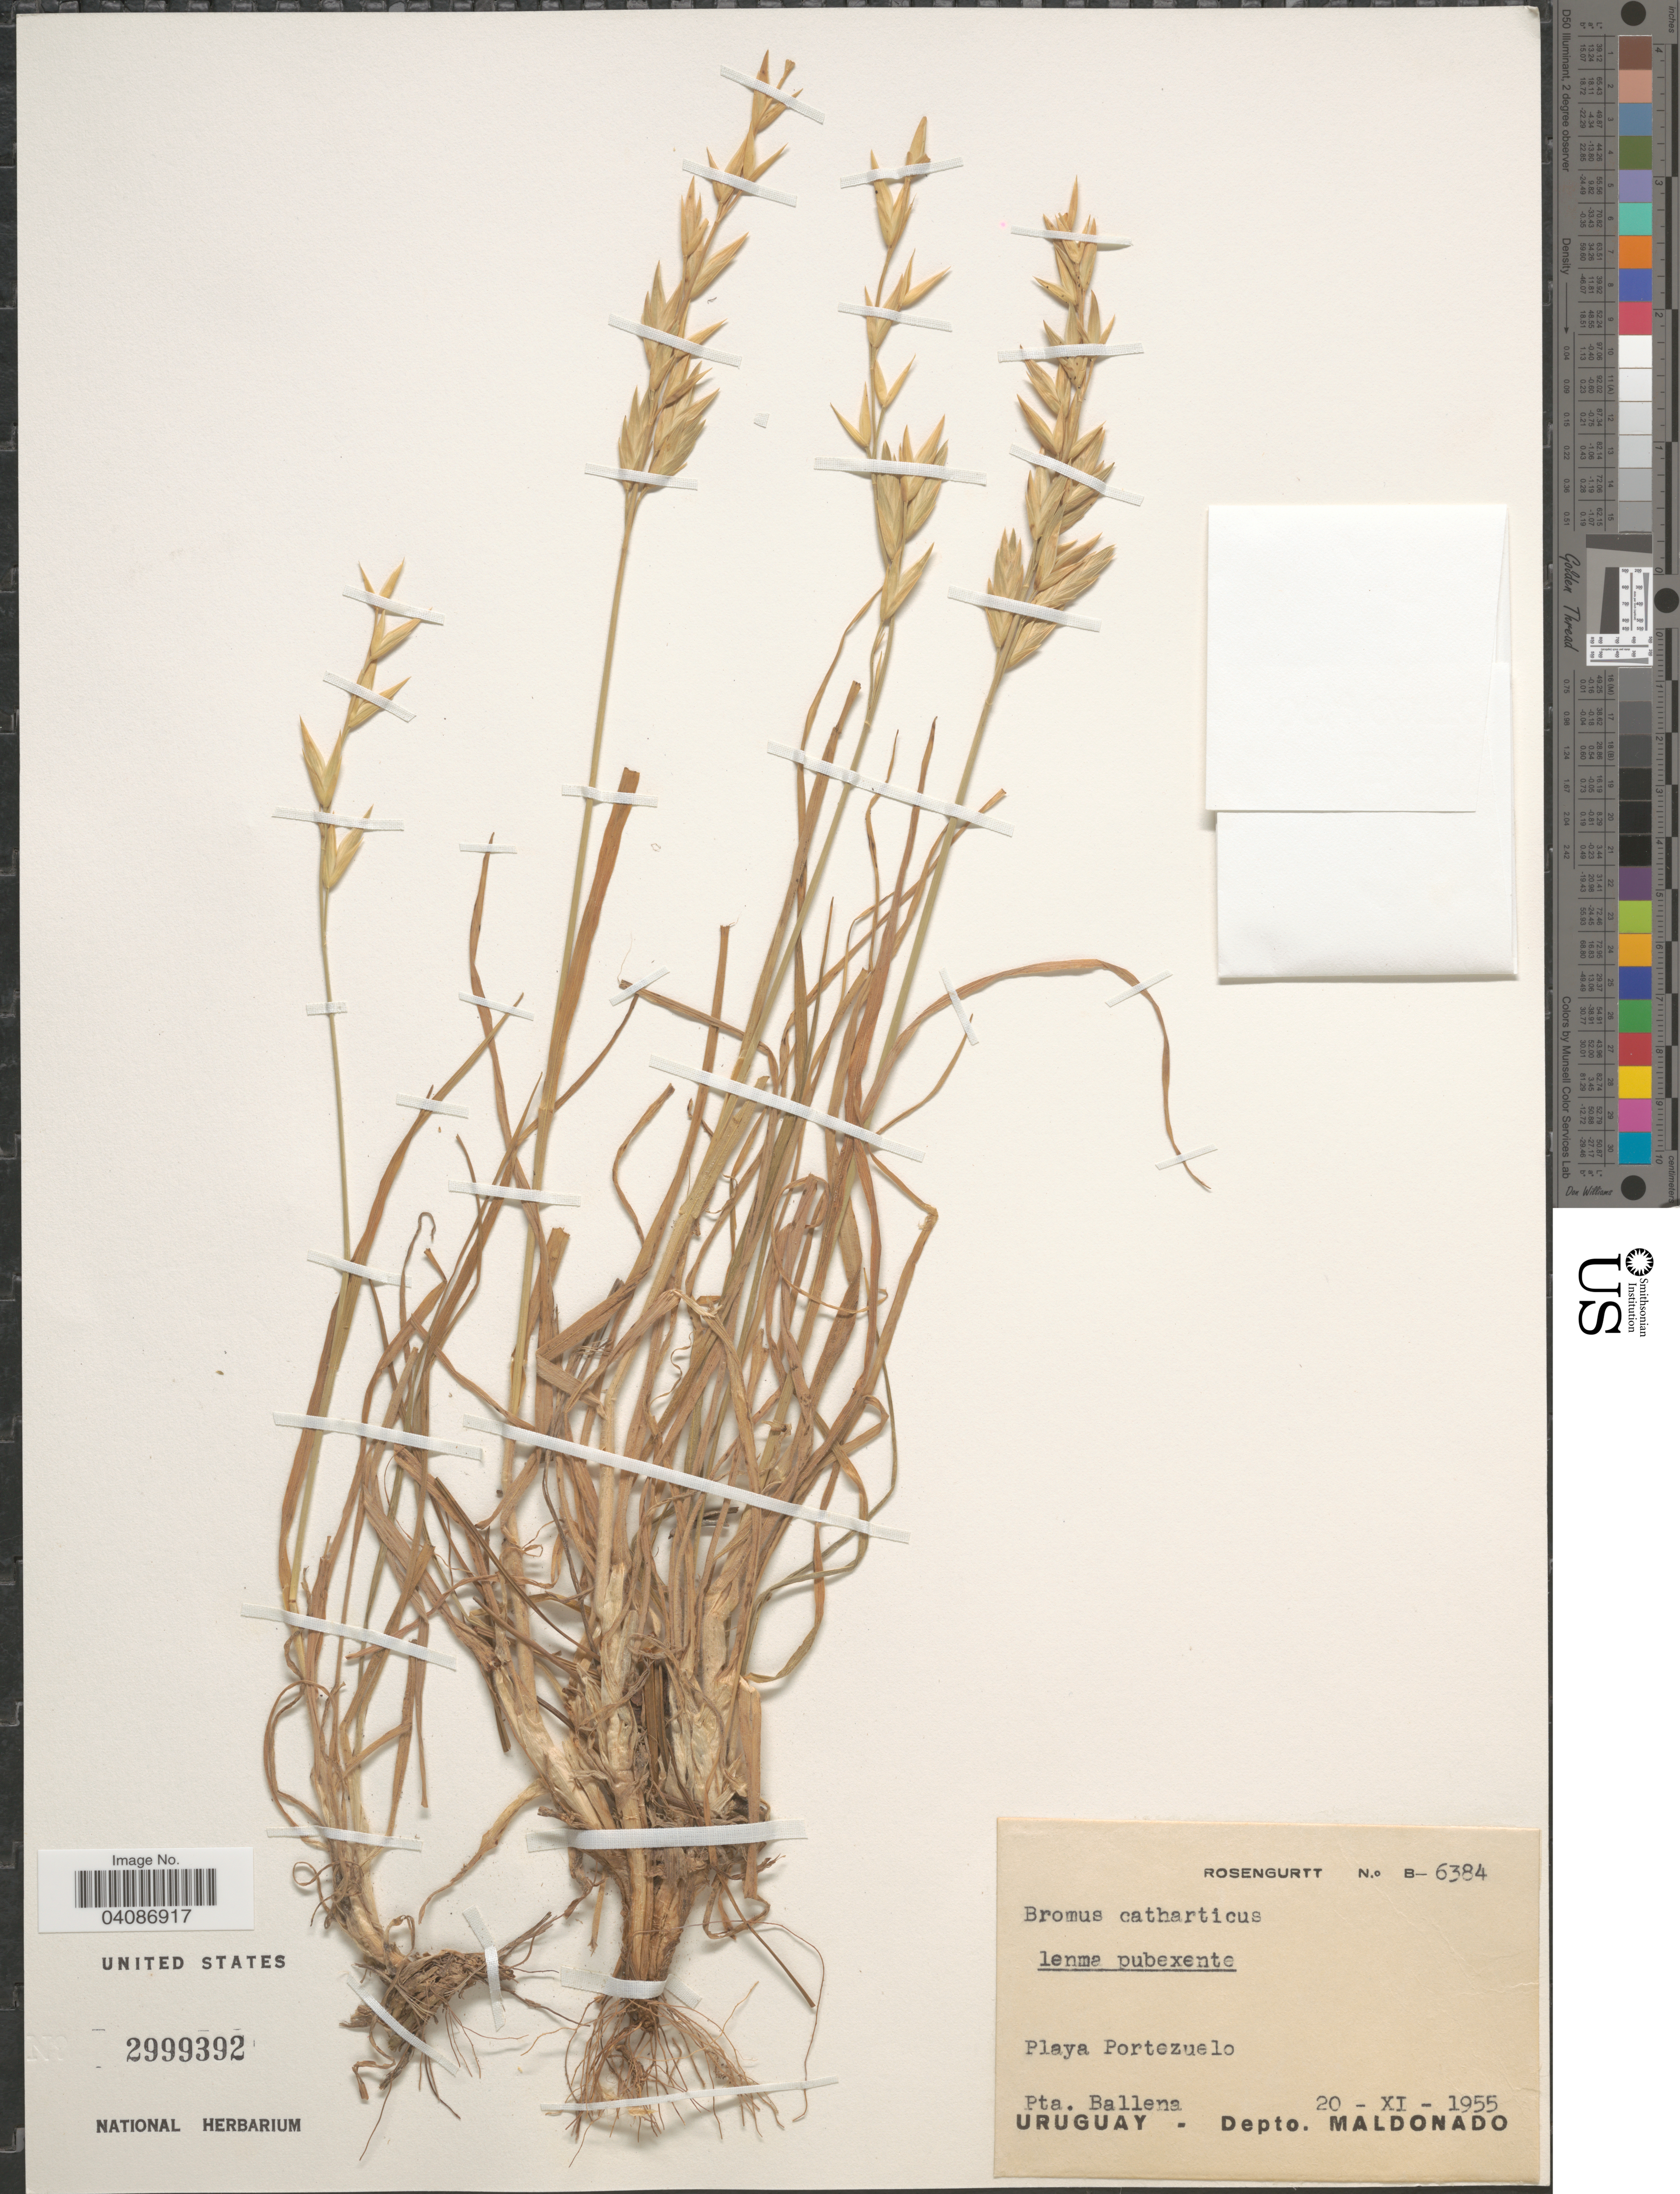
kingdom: Plantae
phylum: Tracheophyta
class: Liliopsida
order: Poales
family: Poaceae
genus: Bromus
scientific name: Bromus catharticus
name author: Vahl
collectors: Rosengurtt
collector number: B-6384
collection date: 1955-11-20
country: Uruguay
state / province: Maldonado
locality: Playa Portezuelo. Pta. Ballens. Depto. Maldonado.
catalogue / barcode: US 2999392